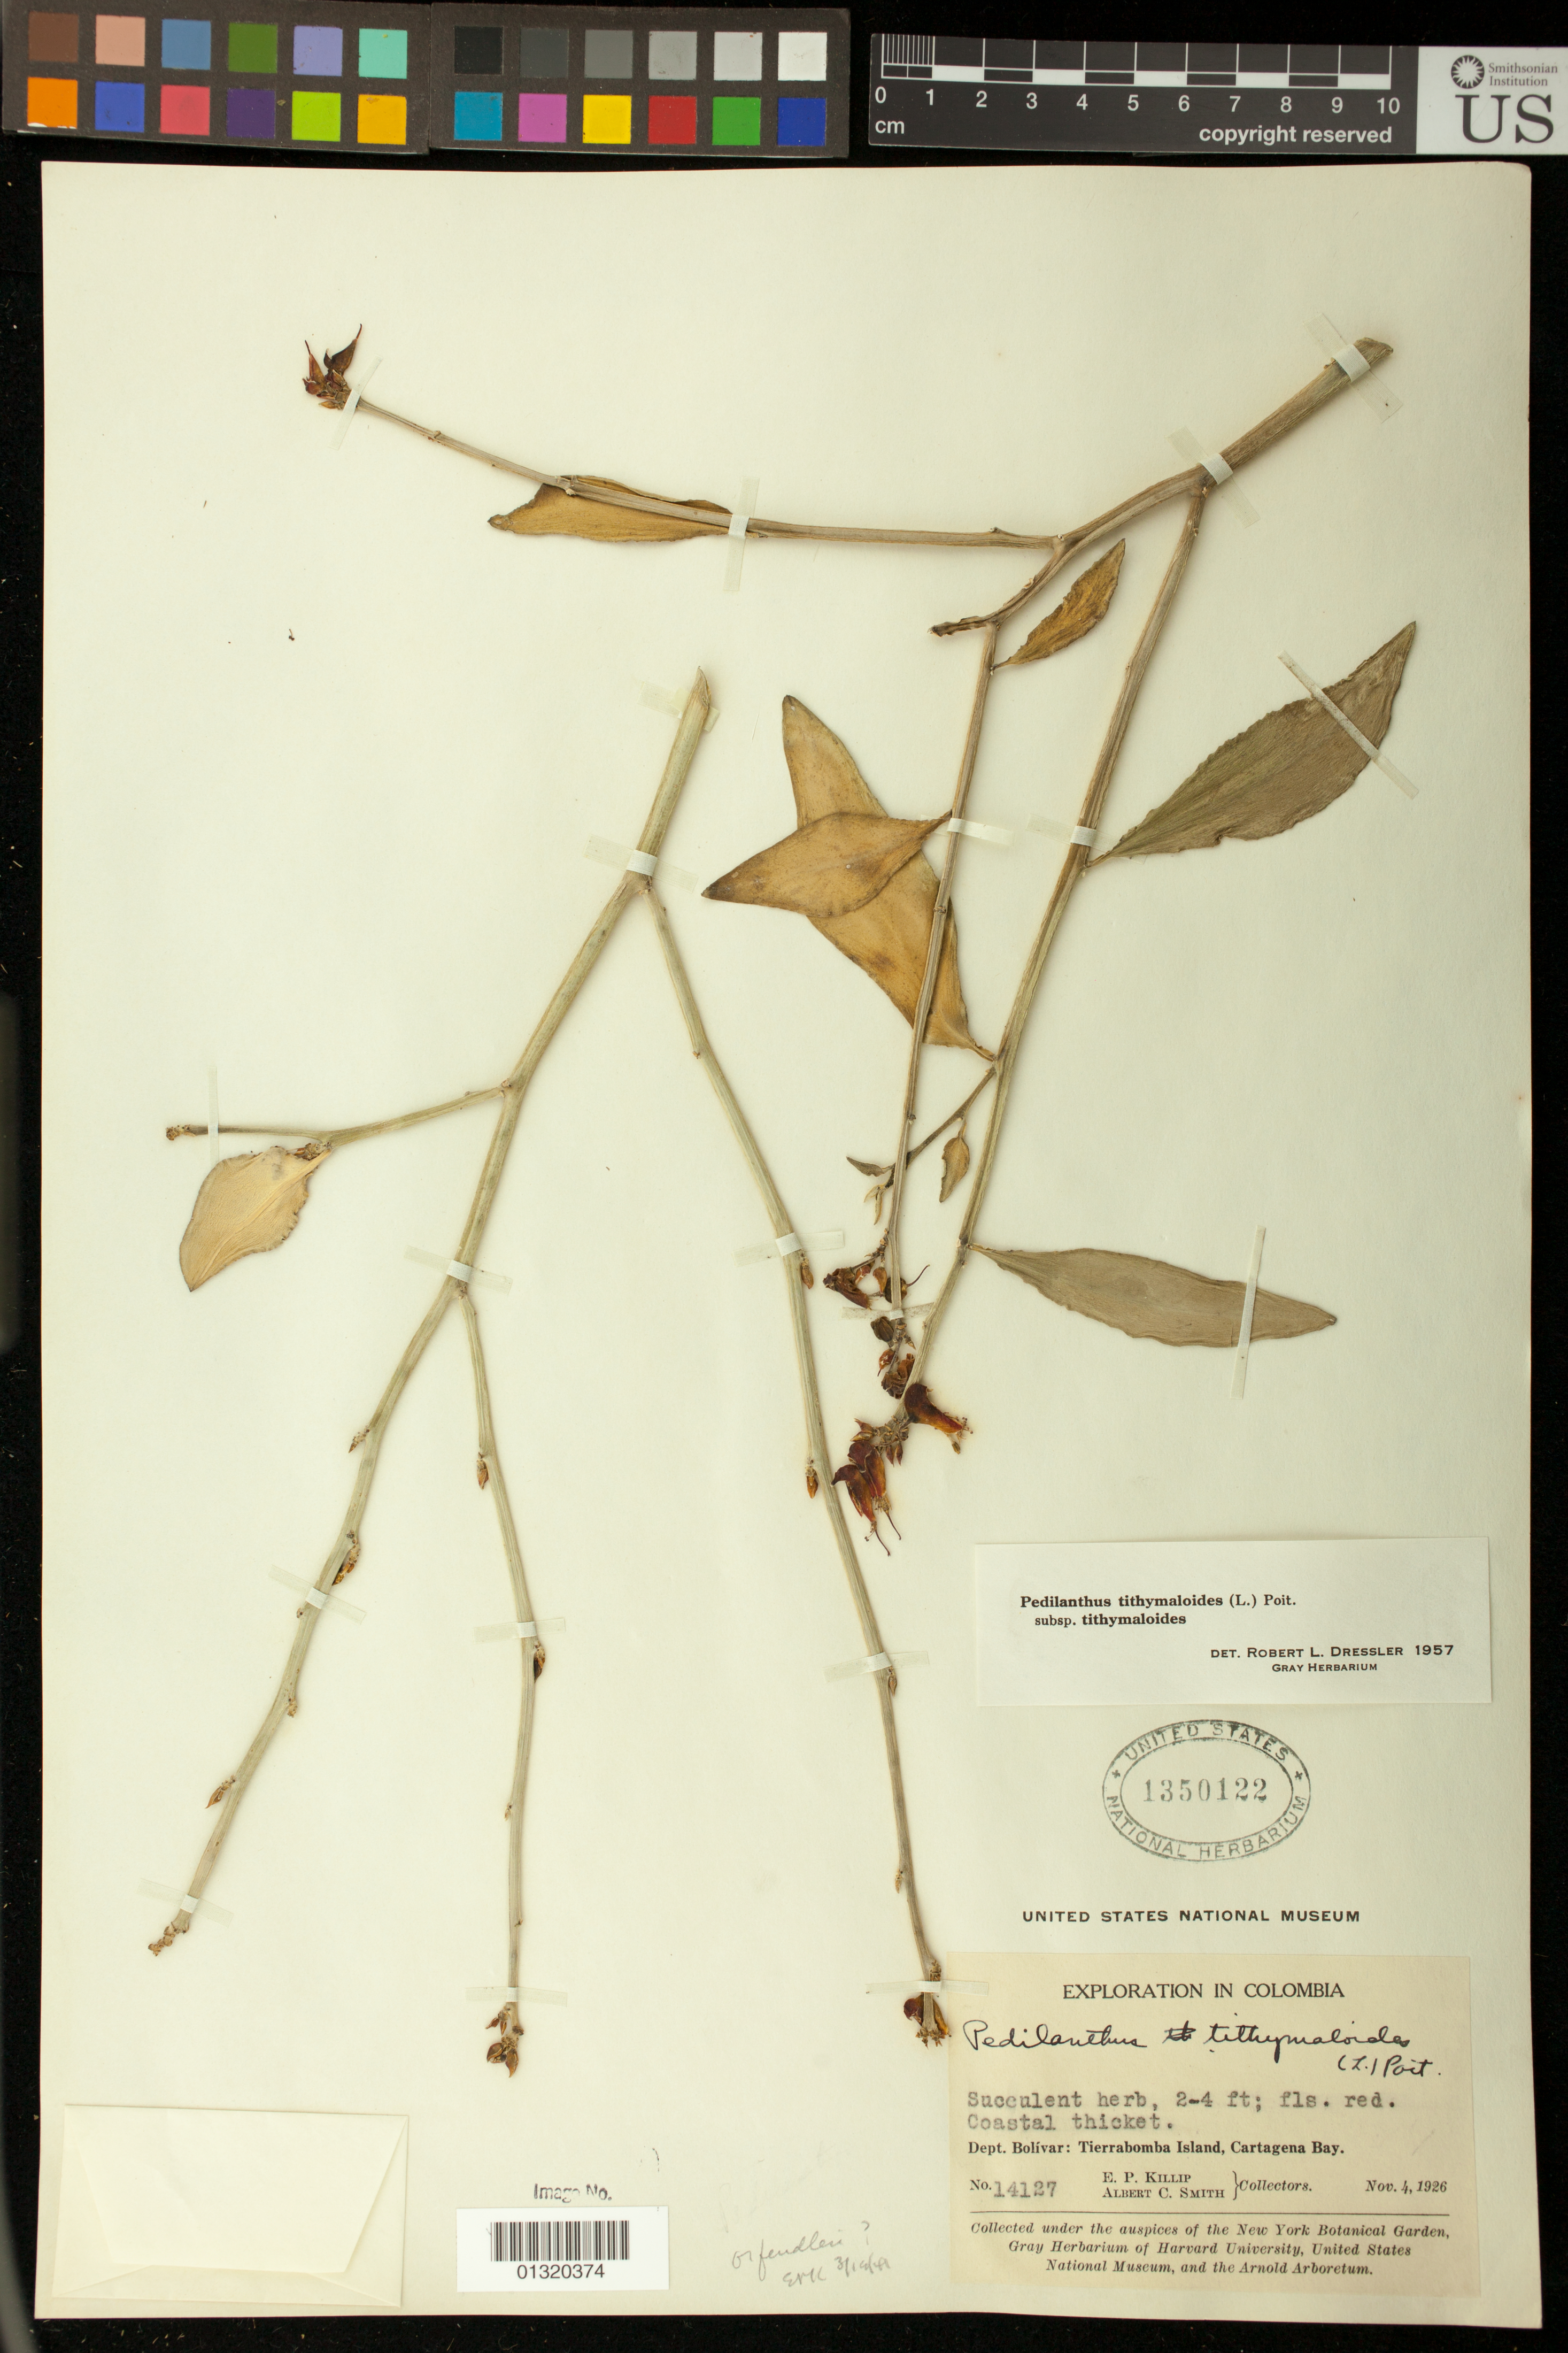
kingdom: Plantae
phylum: Tracheophyta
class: Magnoliopsida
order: Malpighiales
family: Euphorbiaceae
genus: Pedilanthus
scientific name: Pedilanthus tithymaloides subsp. tithymaloides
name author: (L.) Poit.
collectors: E. P. Killip & A. C. Smith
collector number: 14127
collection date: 1926-11-04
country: Colombia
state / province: Bolívar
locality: Tierrabomba Island, Cartagena Bay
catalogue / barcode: US 1350122